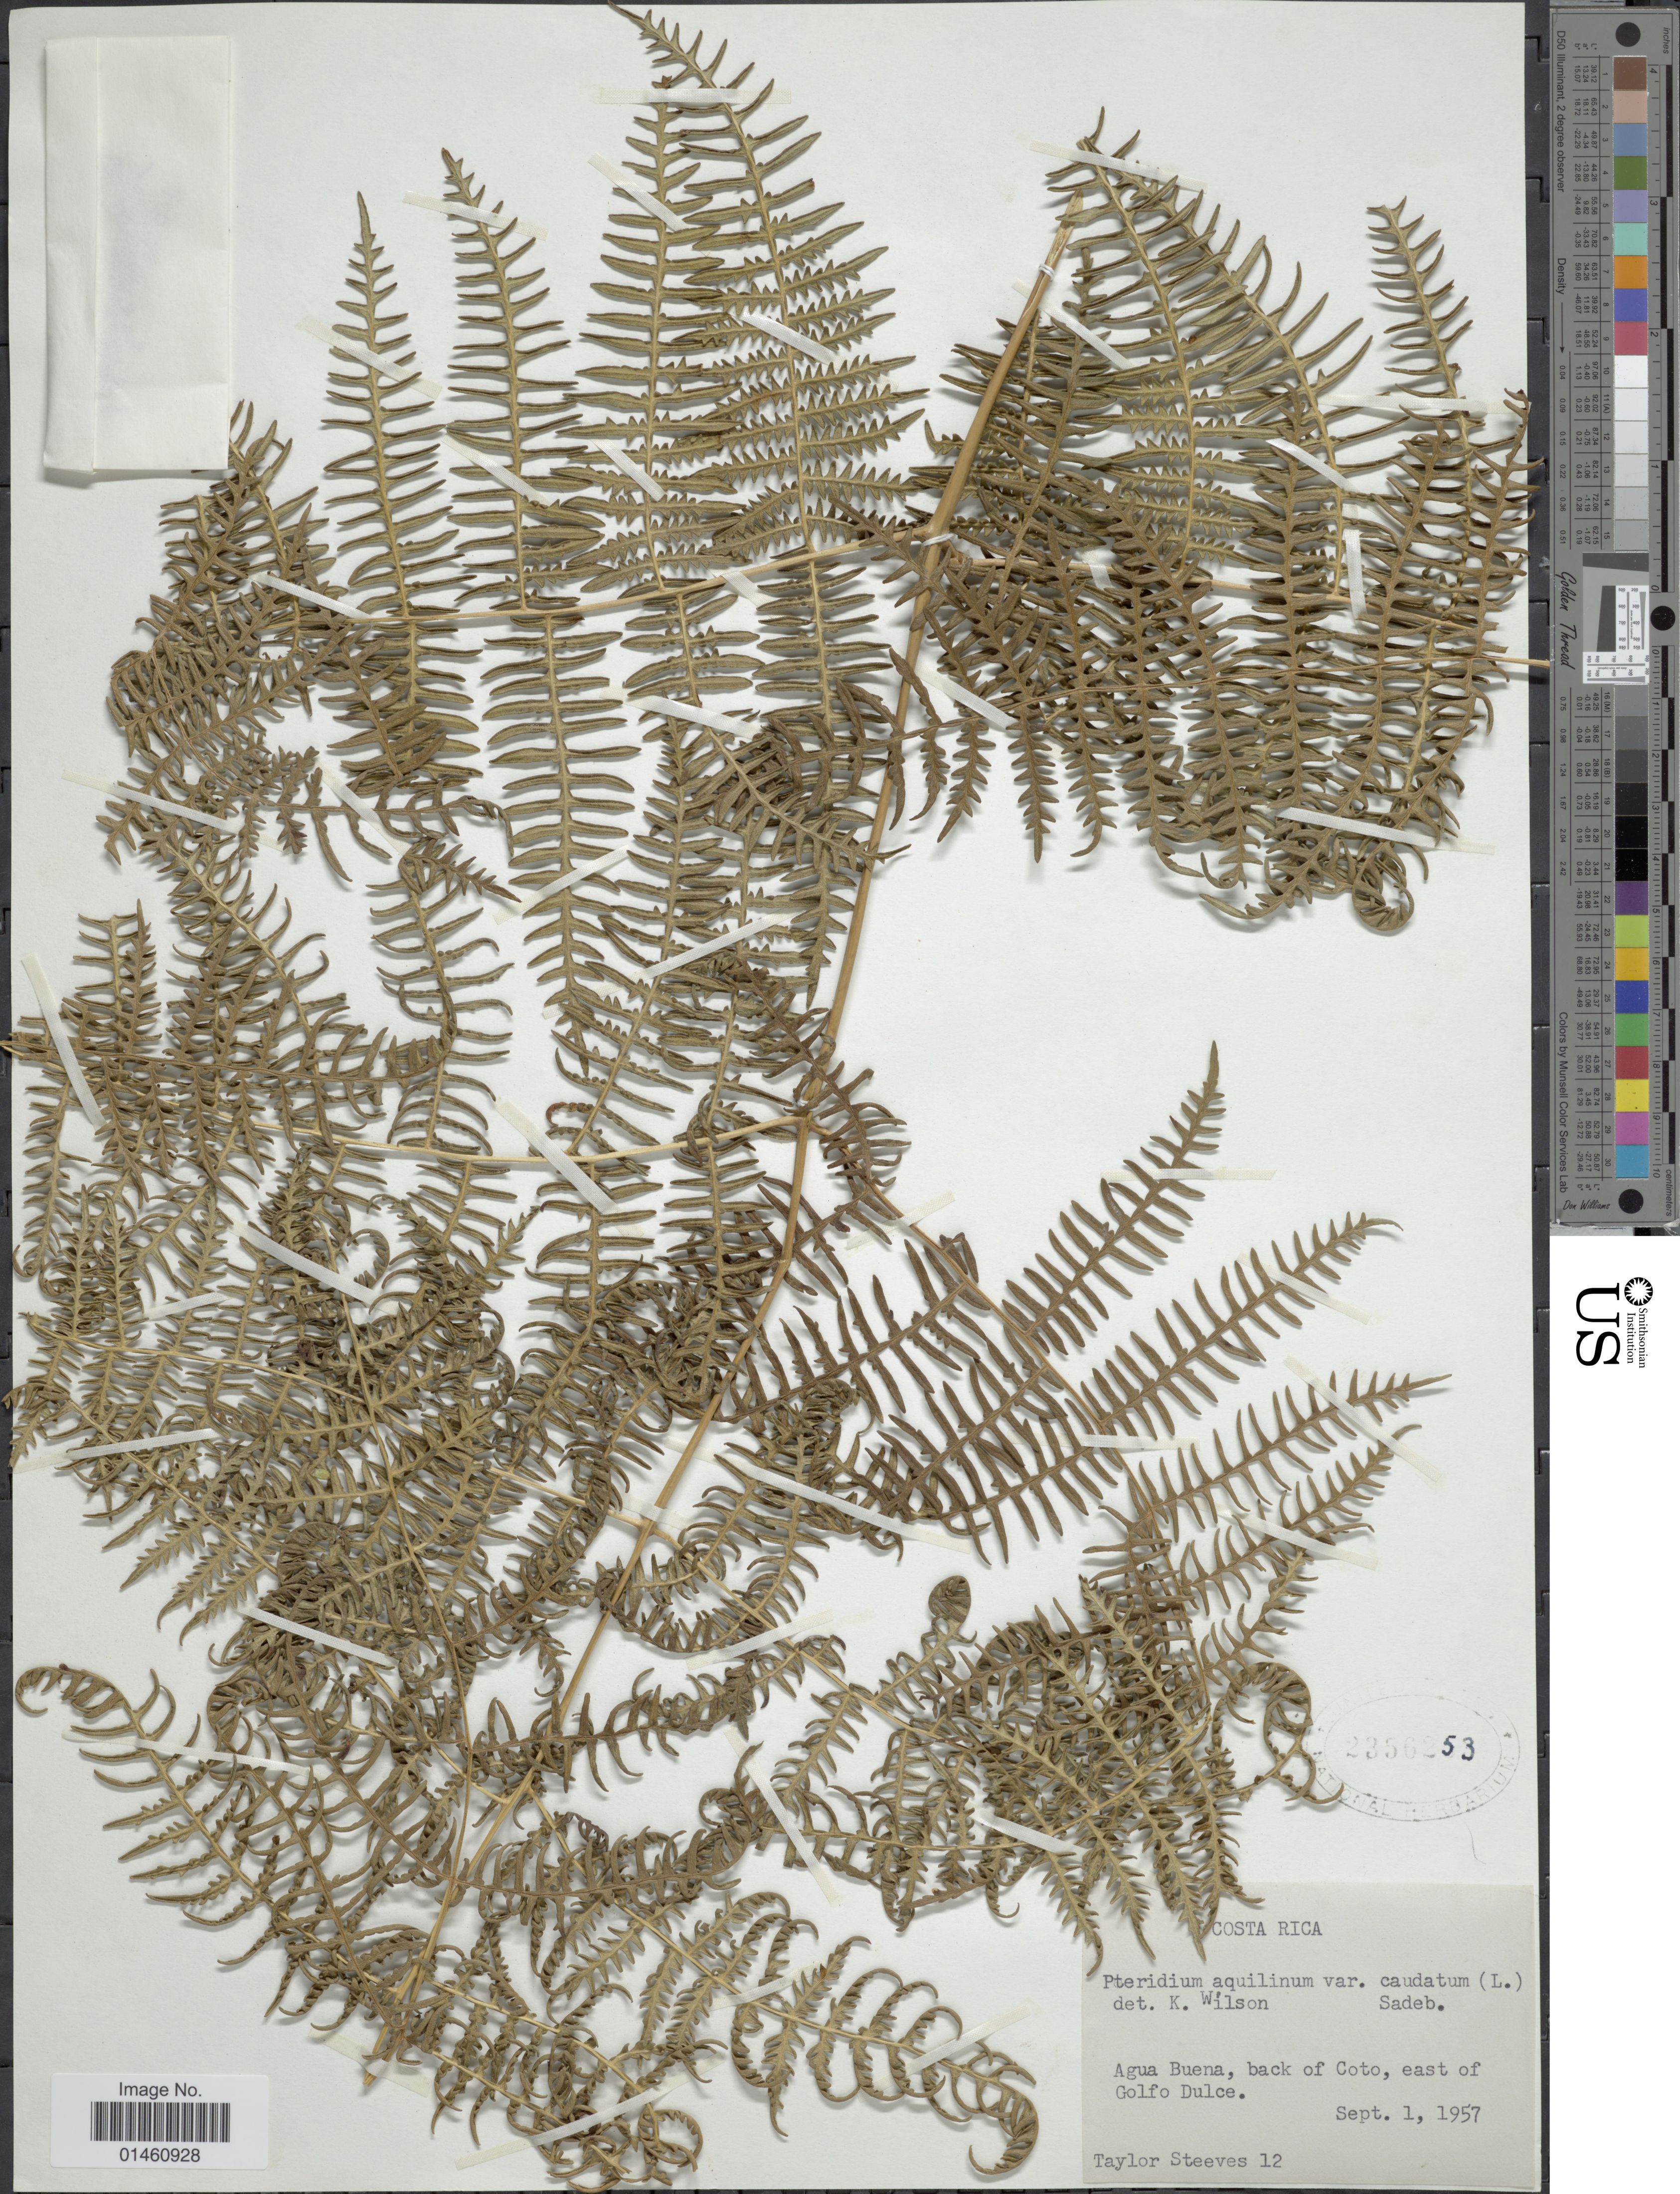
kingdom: Plantae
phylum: Tracheophyta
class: Polypodiopsida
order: Polypodiales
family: Dennstaedtiaceae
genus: Pteridium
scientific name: Pteridium caudatum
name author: (L.) Maxon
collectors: T. Steeves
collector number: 12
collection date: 1957-09-01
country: Costa Rica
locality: Agua Buena, back of Coto, east of Golfo Dulce.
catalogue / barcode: US 2356253